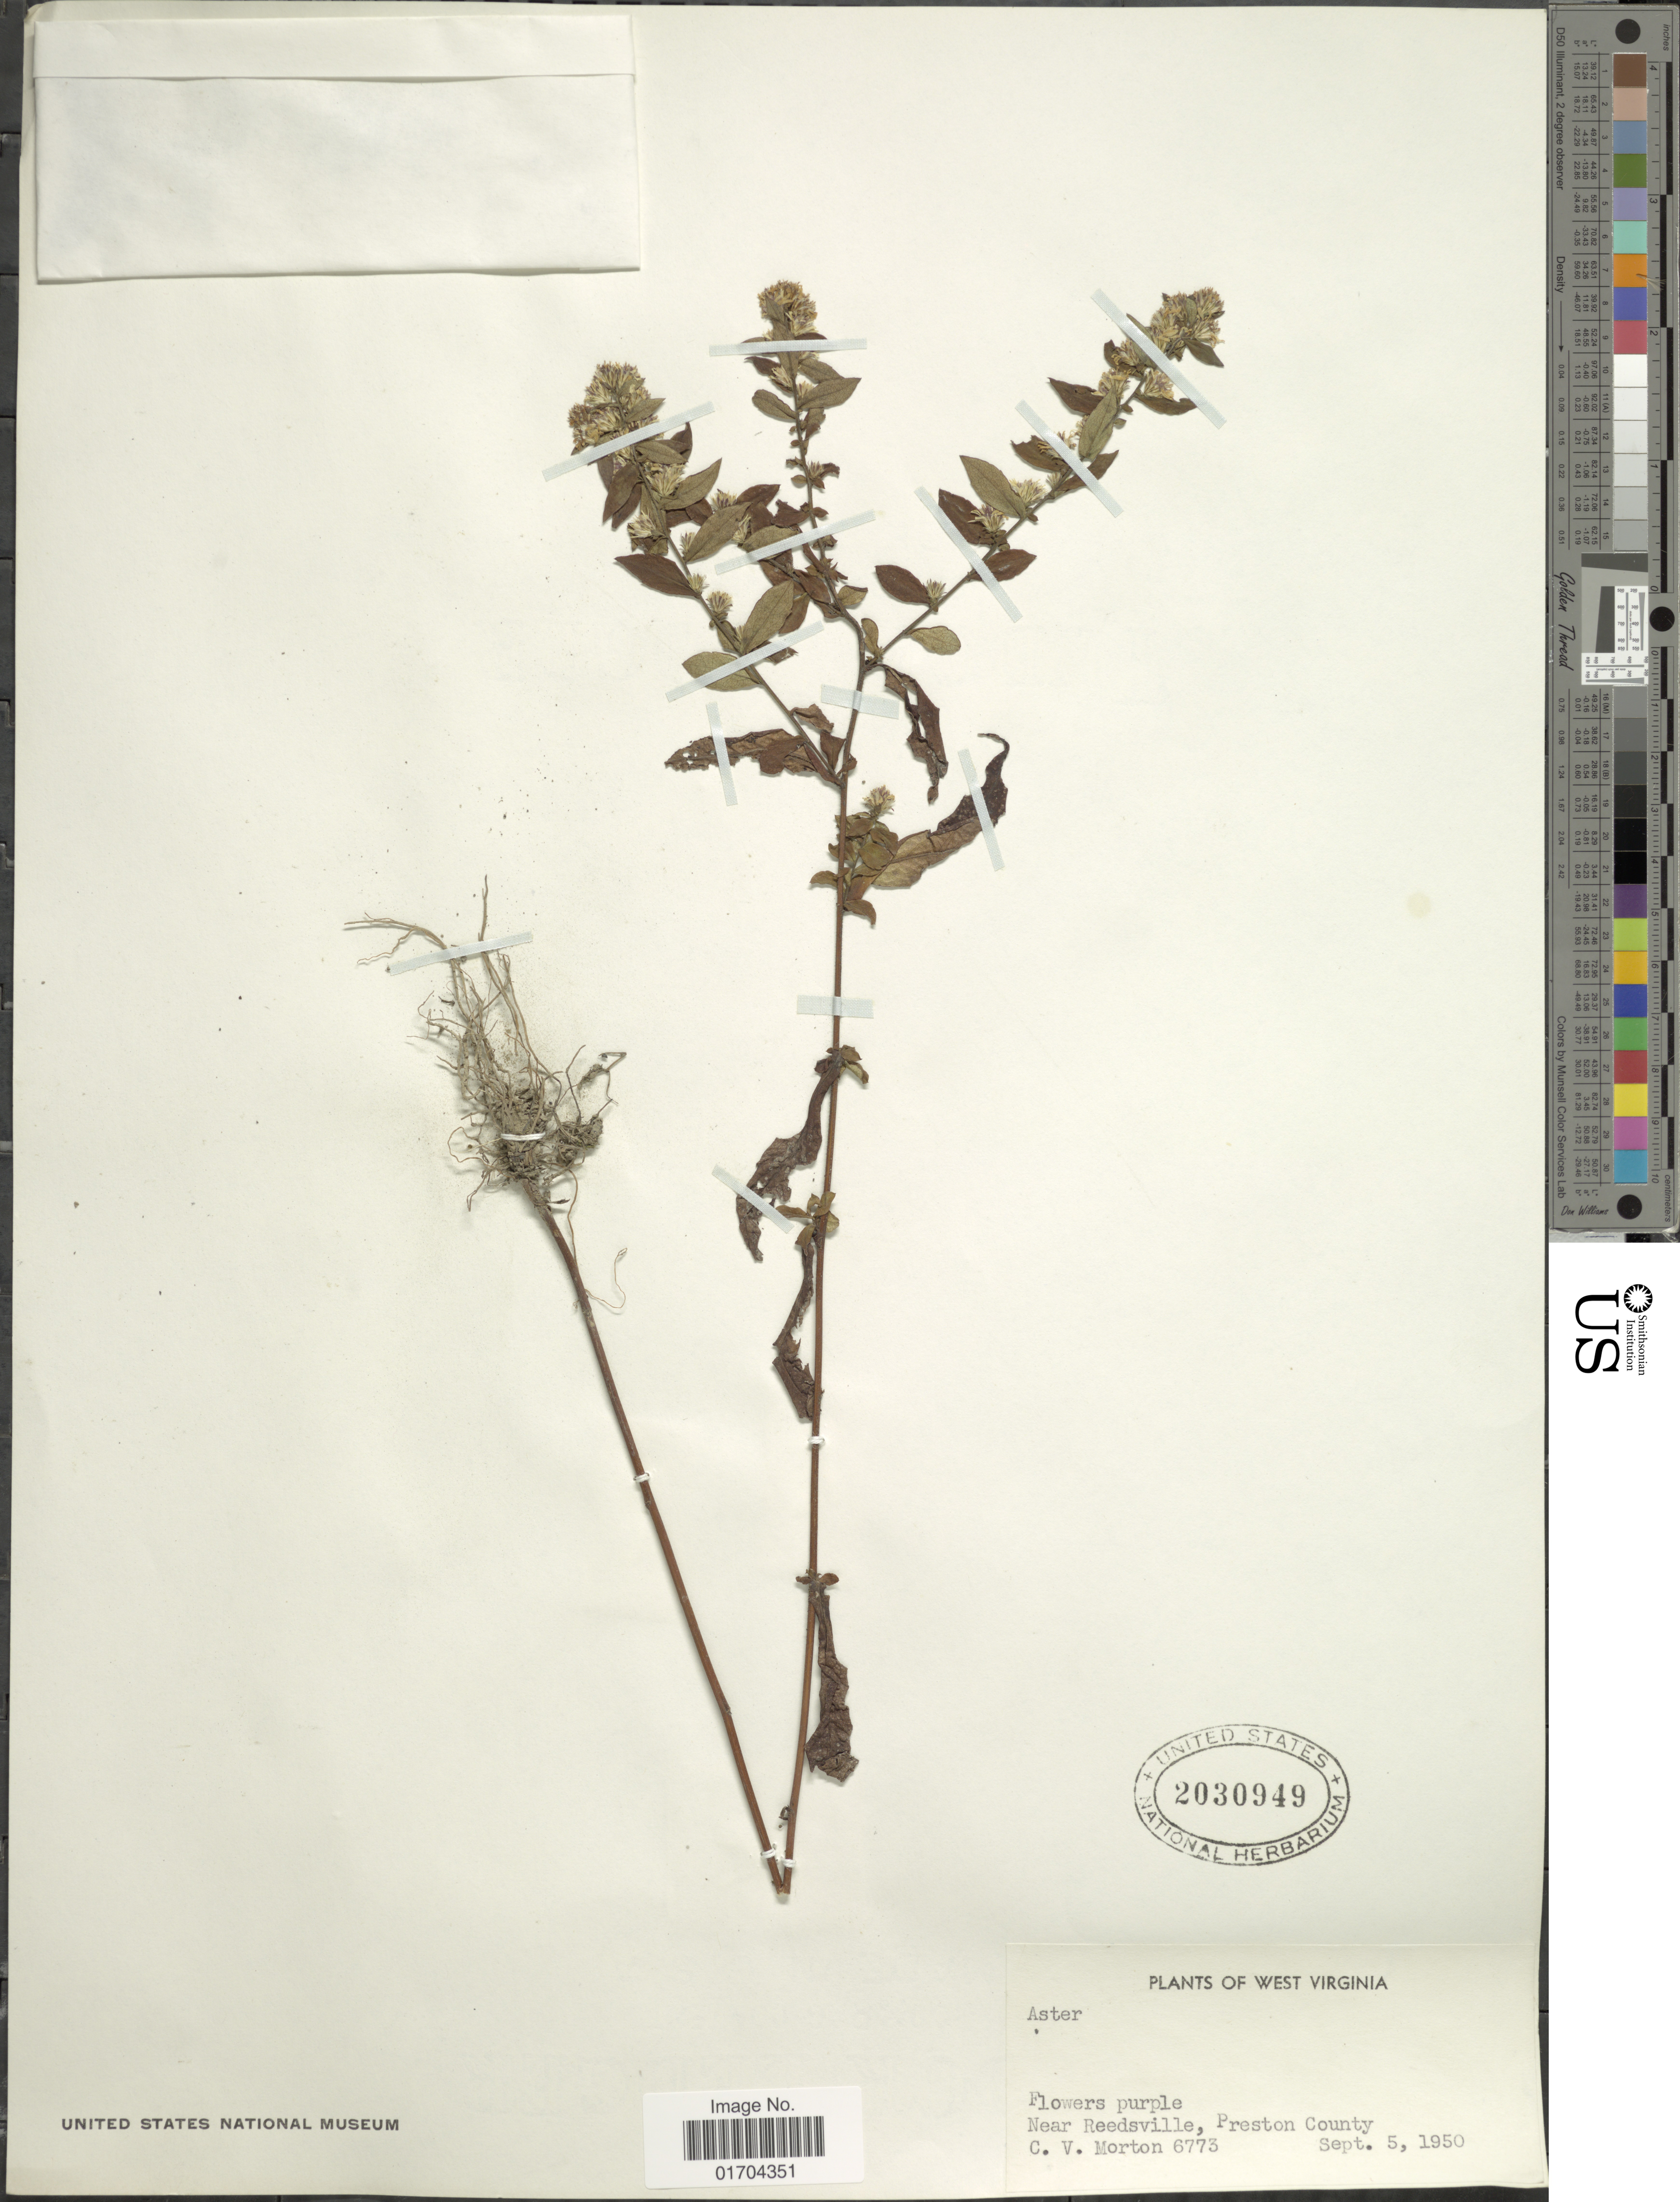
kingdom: Plantae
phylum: Tracheophyta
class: Magnoliopsida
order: Asterales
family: Asteraceae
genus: Symphyotrichum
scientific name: Symphyotrichum sp.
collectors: C. V. Morton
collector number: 6773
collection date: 1950-09-05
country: United States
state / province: West Virginia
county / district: Preston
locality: Near Reedsville, Preston County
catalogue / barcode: US 2030949